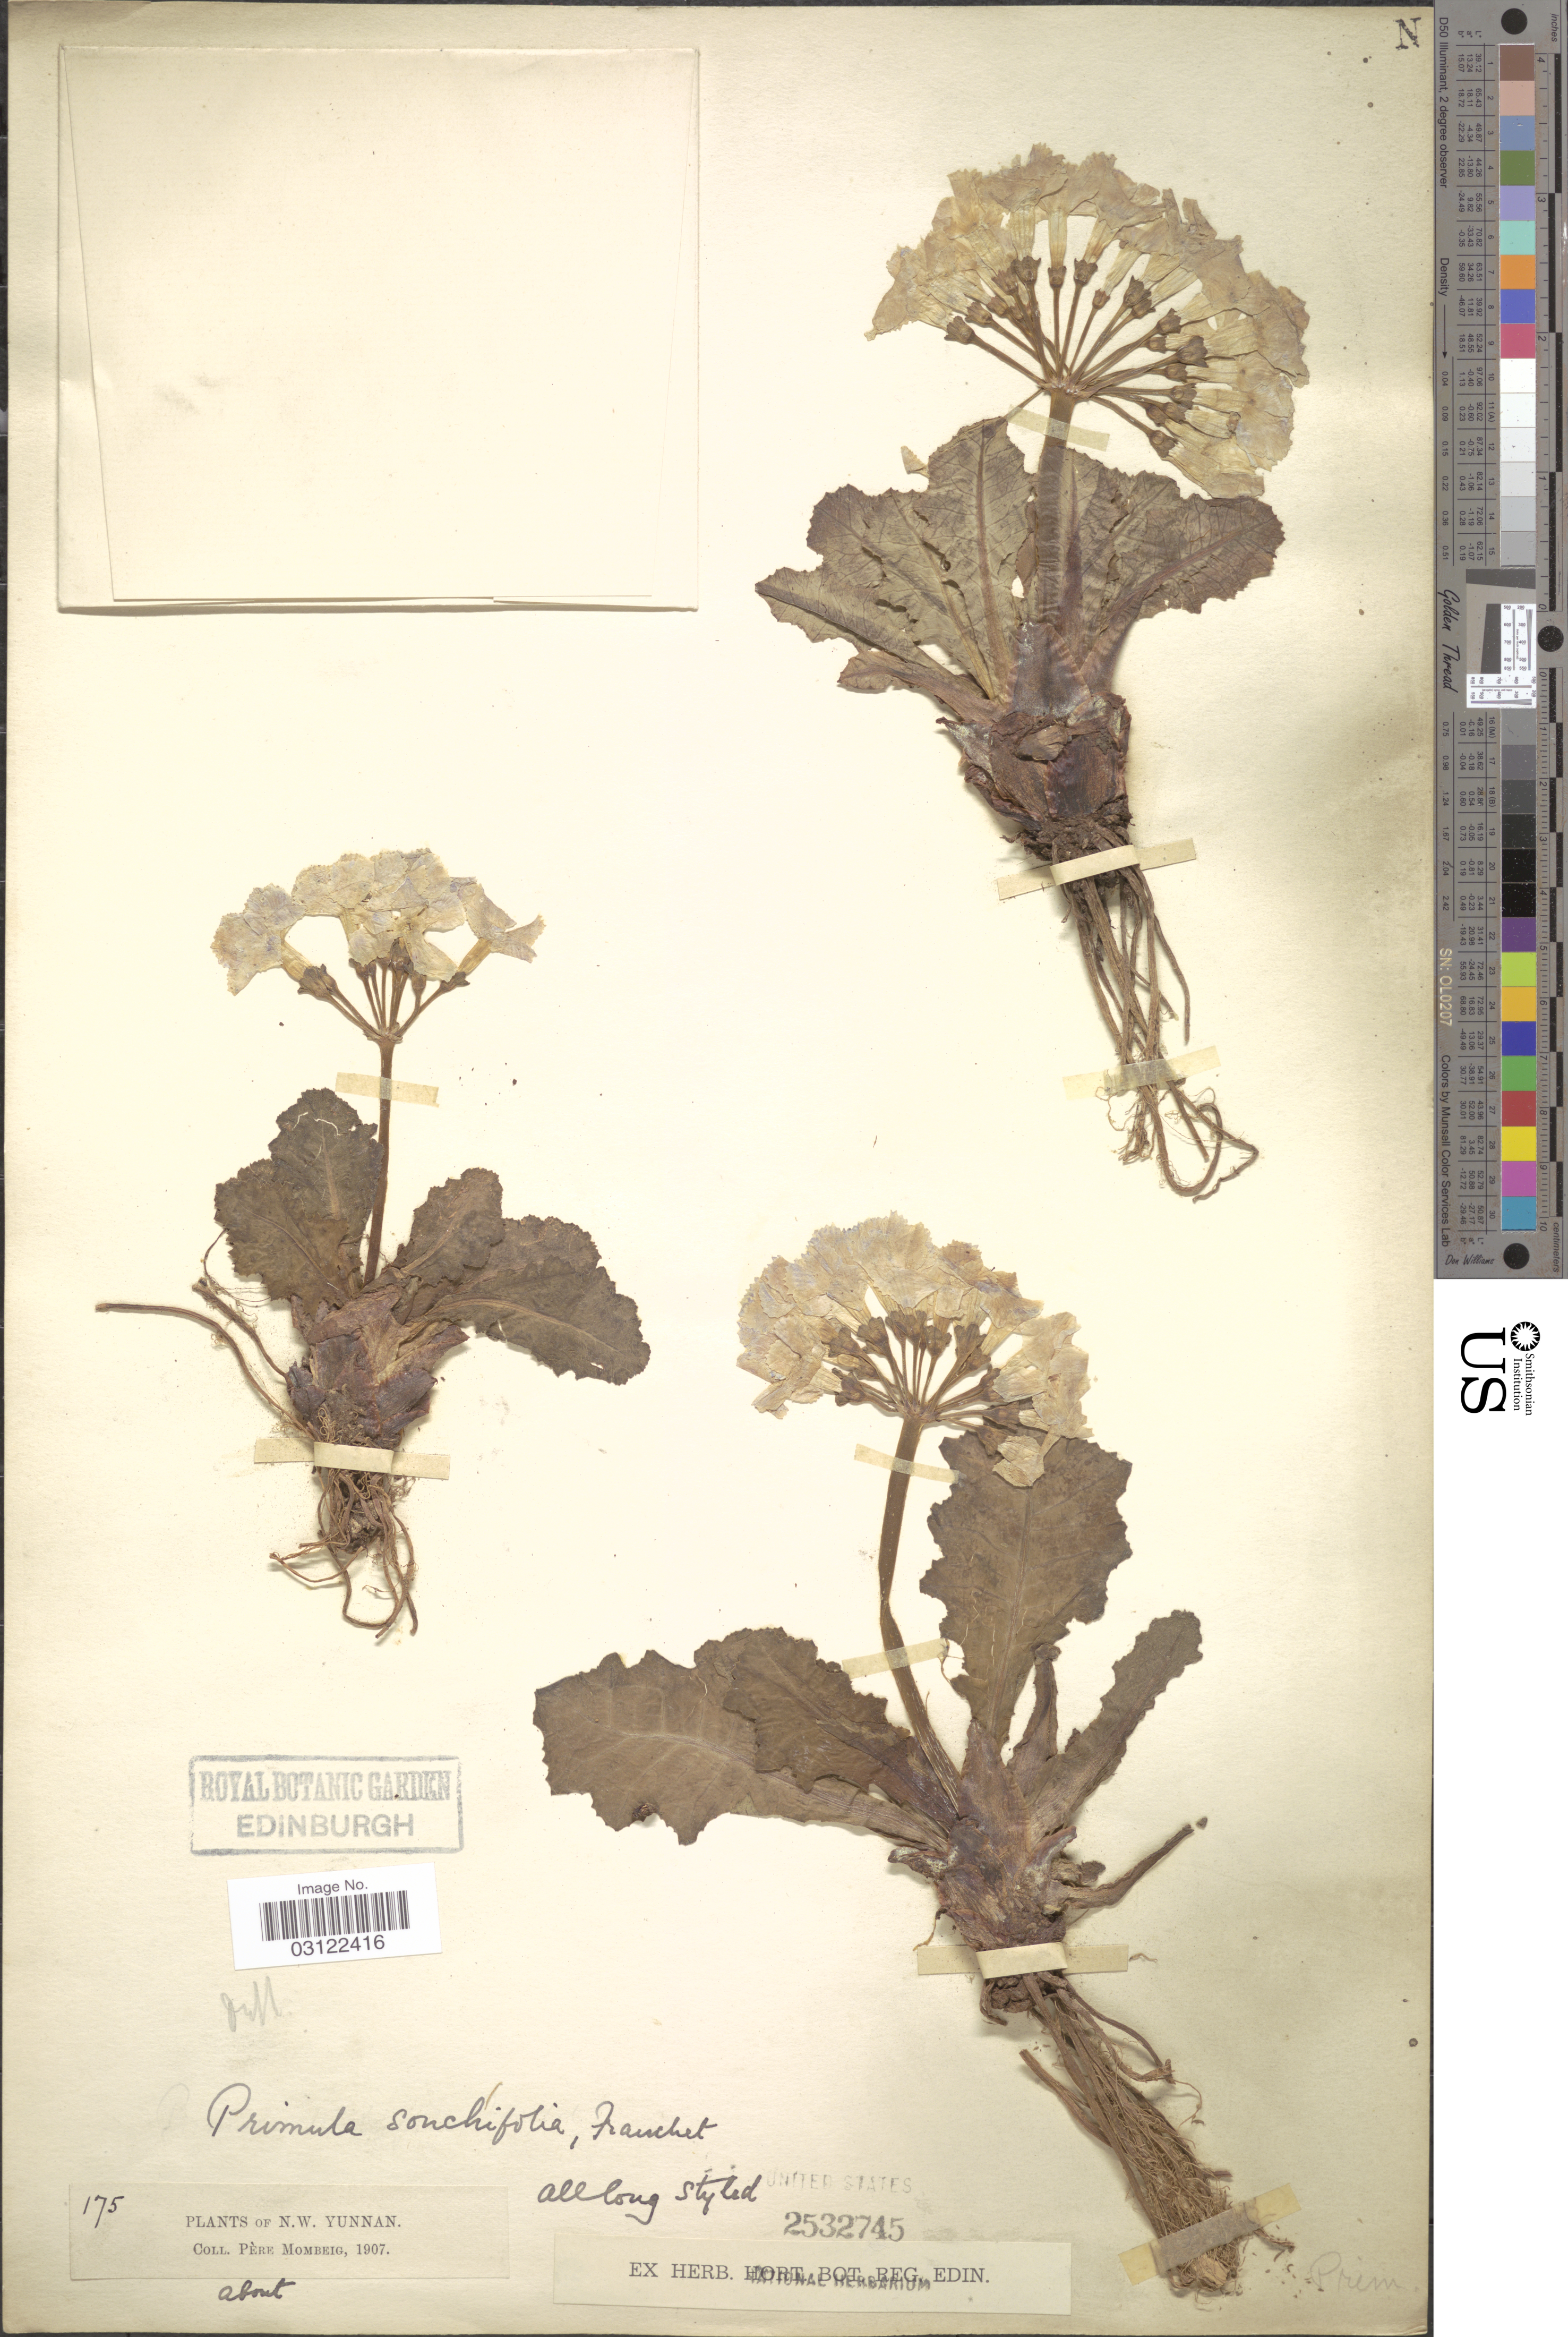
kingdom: Plantae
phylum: Tracheophyta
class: Magnoliopsida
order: Ericales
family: Primulaceae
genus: Primula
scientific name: Primula sonchifolia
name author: Franch.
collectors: J. Monbeig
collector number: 175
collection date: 1907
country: China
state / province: Yunnan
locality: N.W. Yunnan.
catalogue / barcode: US 2532745